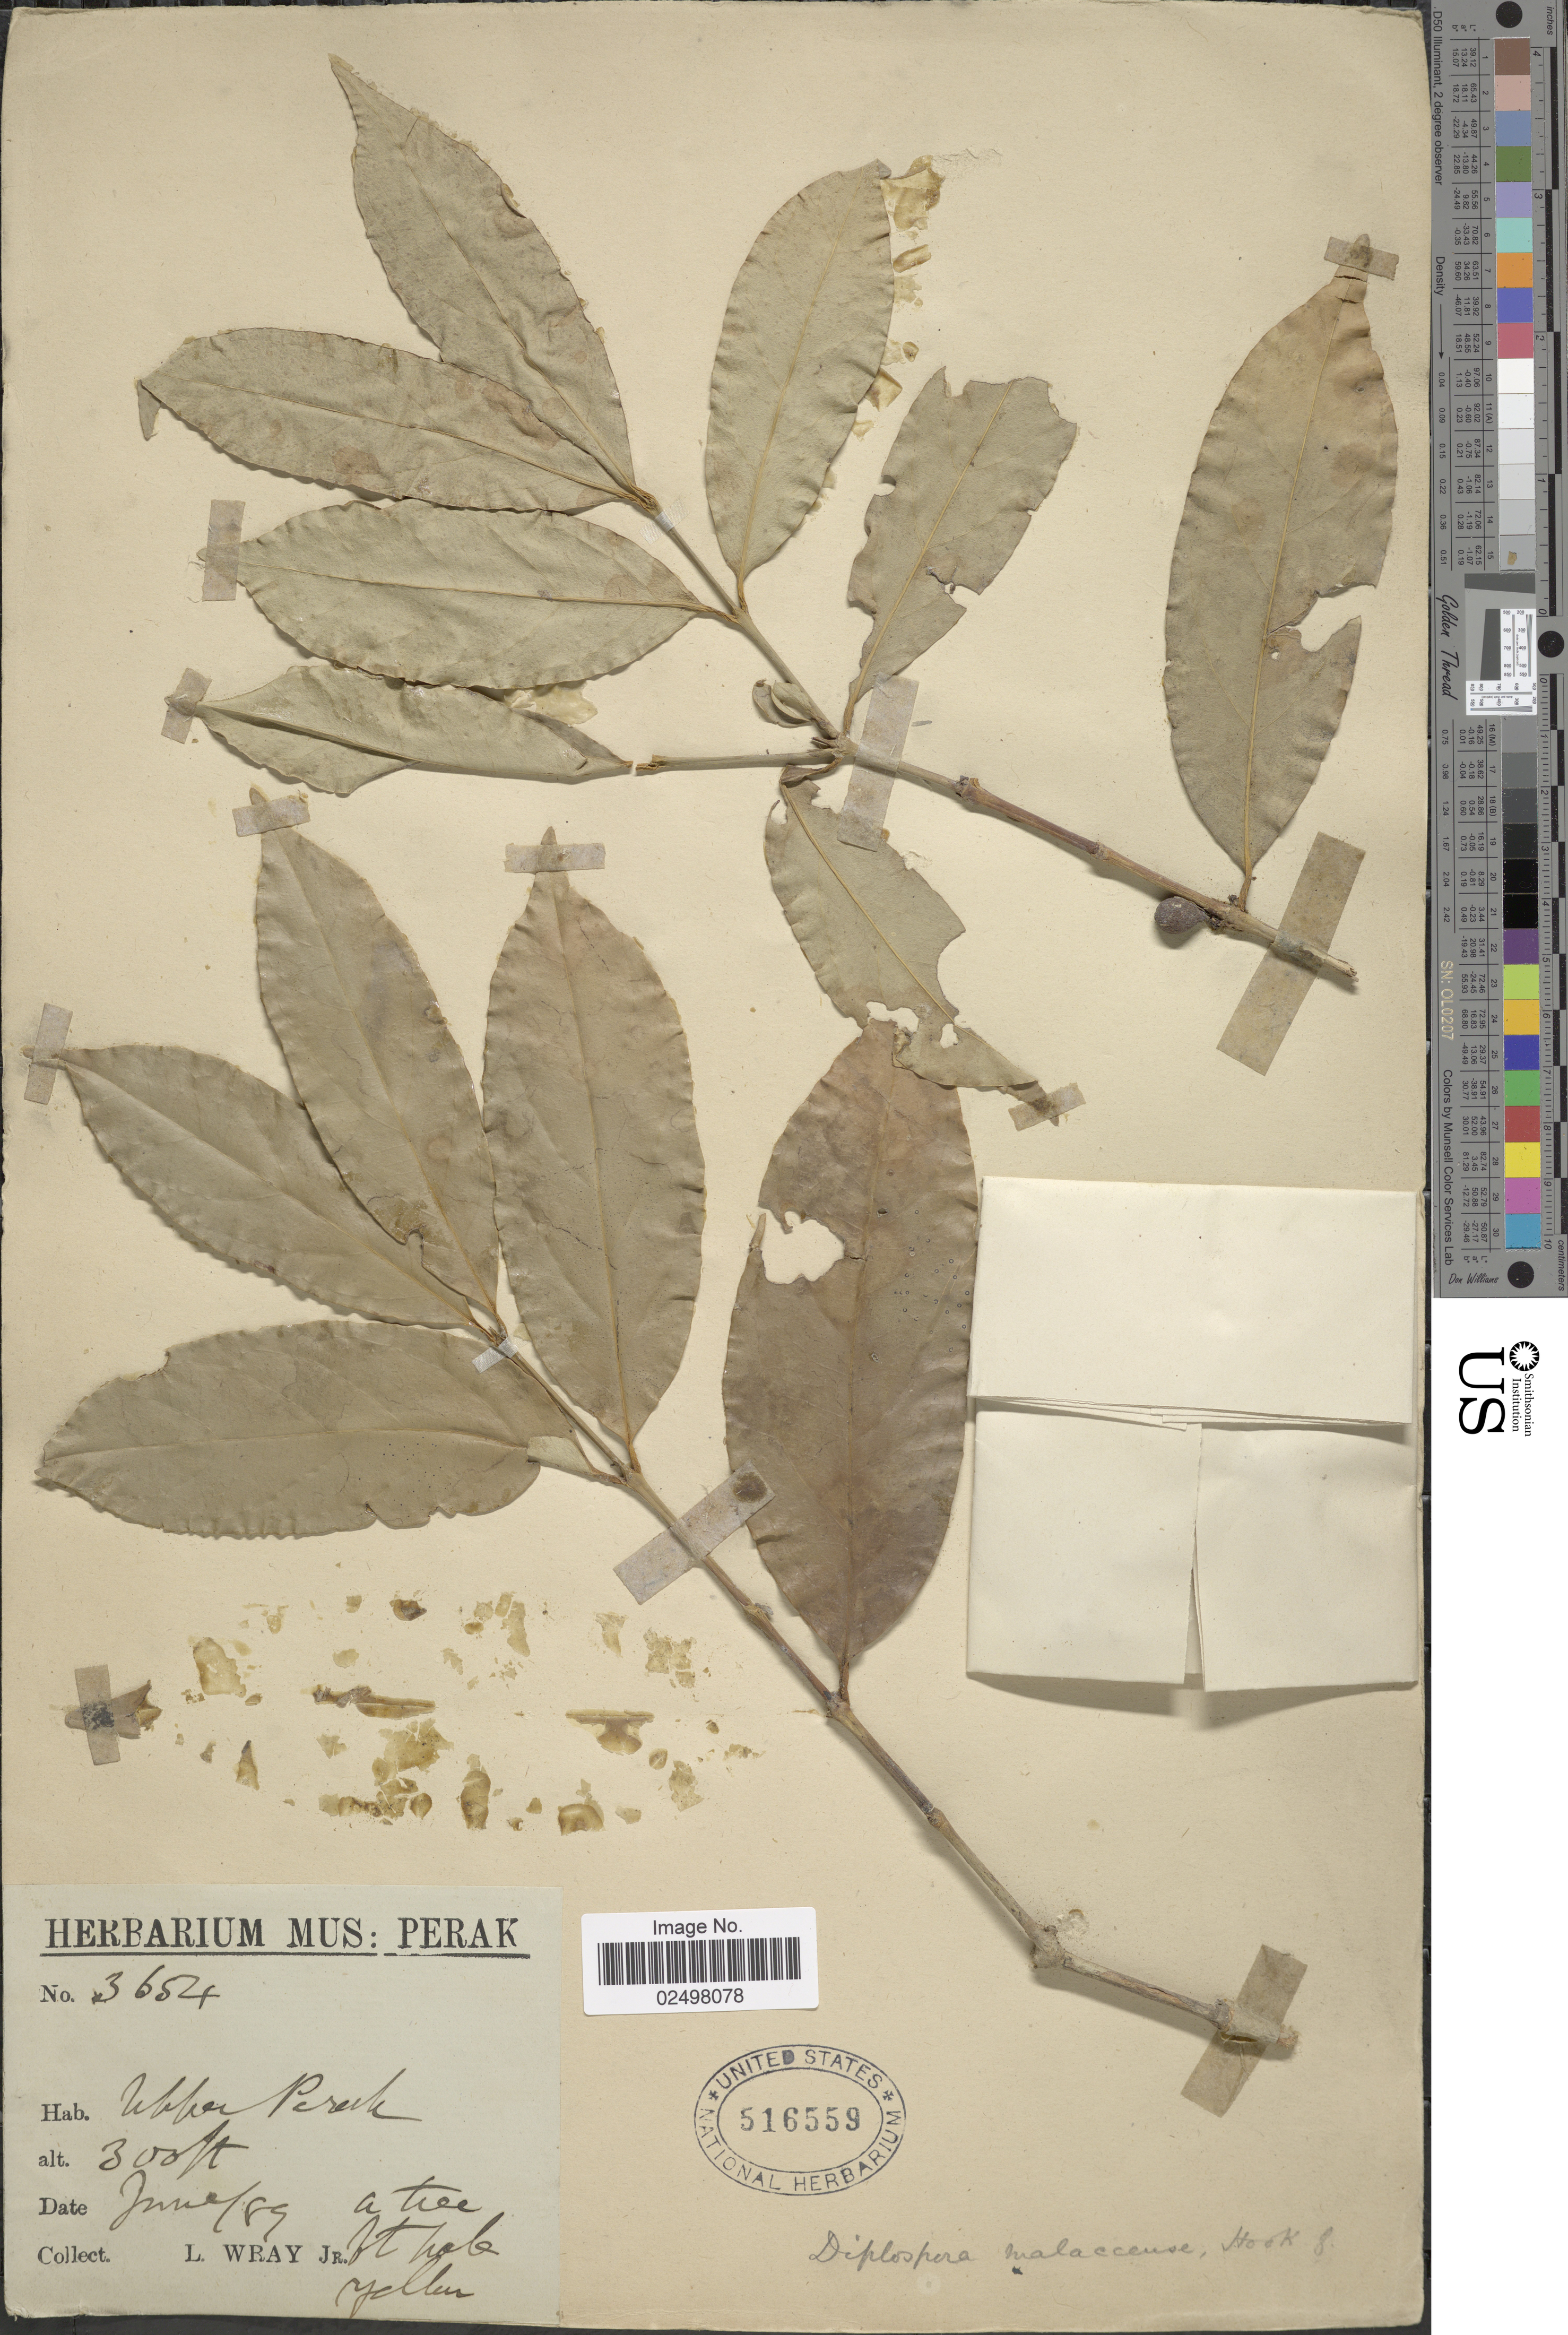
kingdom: Plantae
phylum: Tracheophyta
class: Magnoliopsida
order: Gentianales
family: Rubiaceae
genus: Tricalysia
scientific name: Tricalysia malaccensis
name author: Hook. f.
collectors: L. Wray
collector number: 3654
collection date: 1889-06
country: Malaysia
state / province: Perak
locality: Upper Perak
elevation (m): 91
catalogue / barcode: US 516559